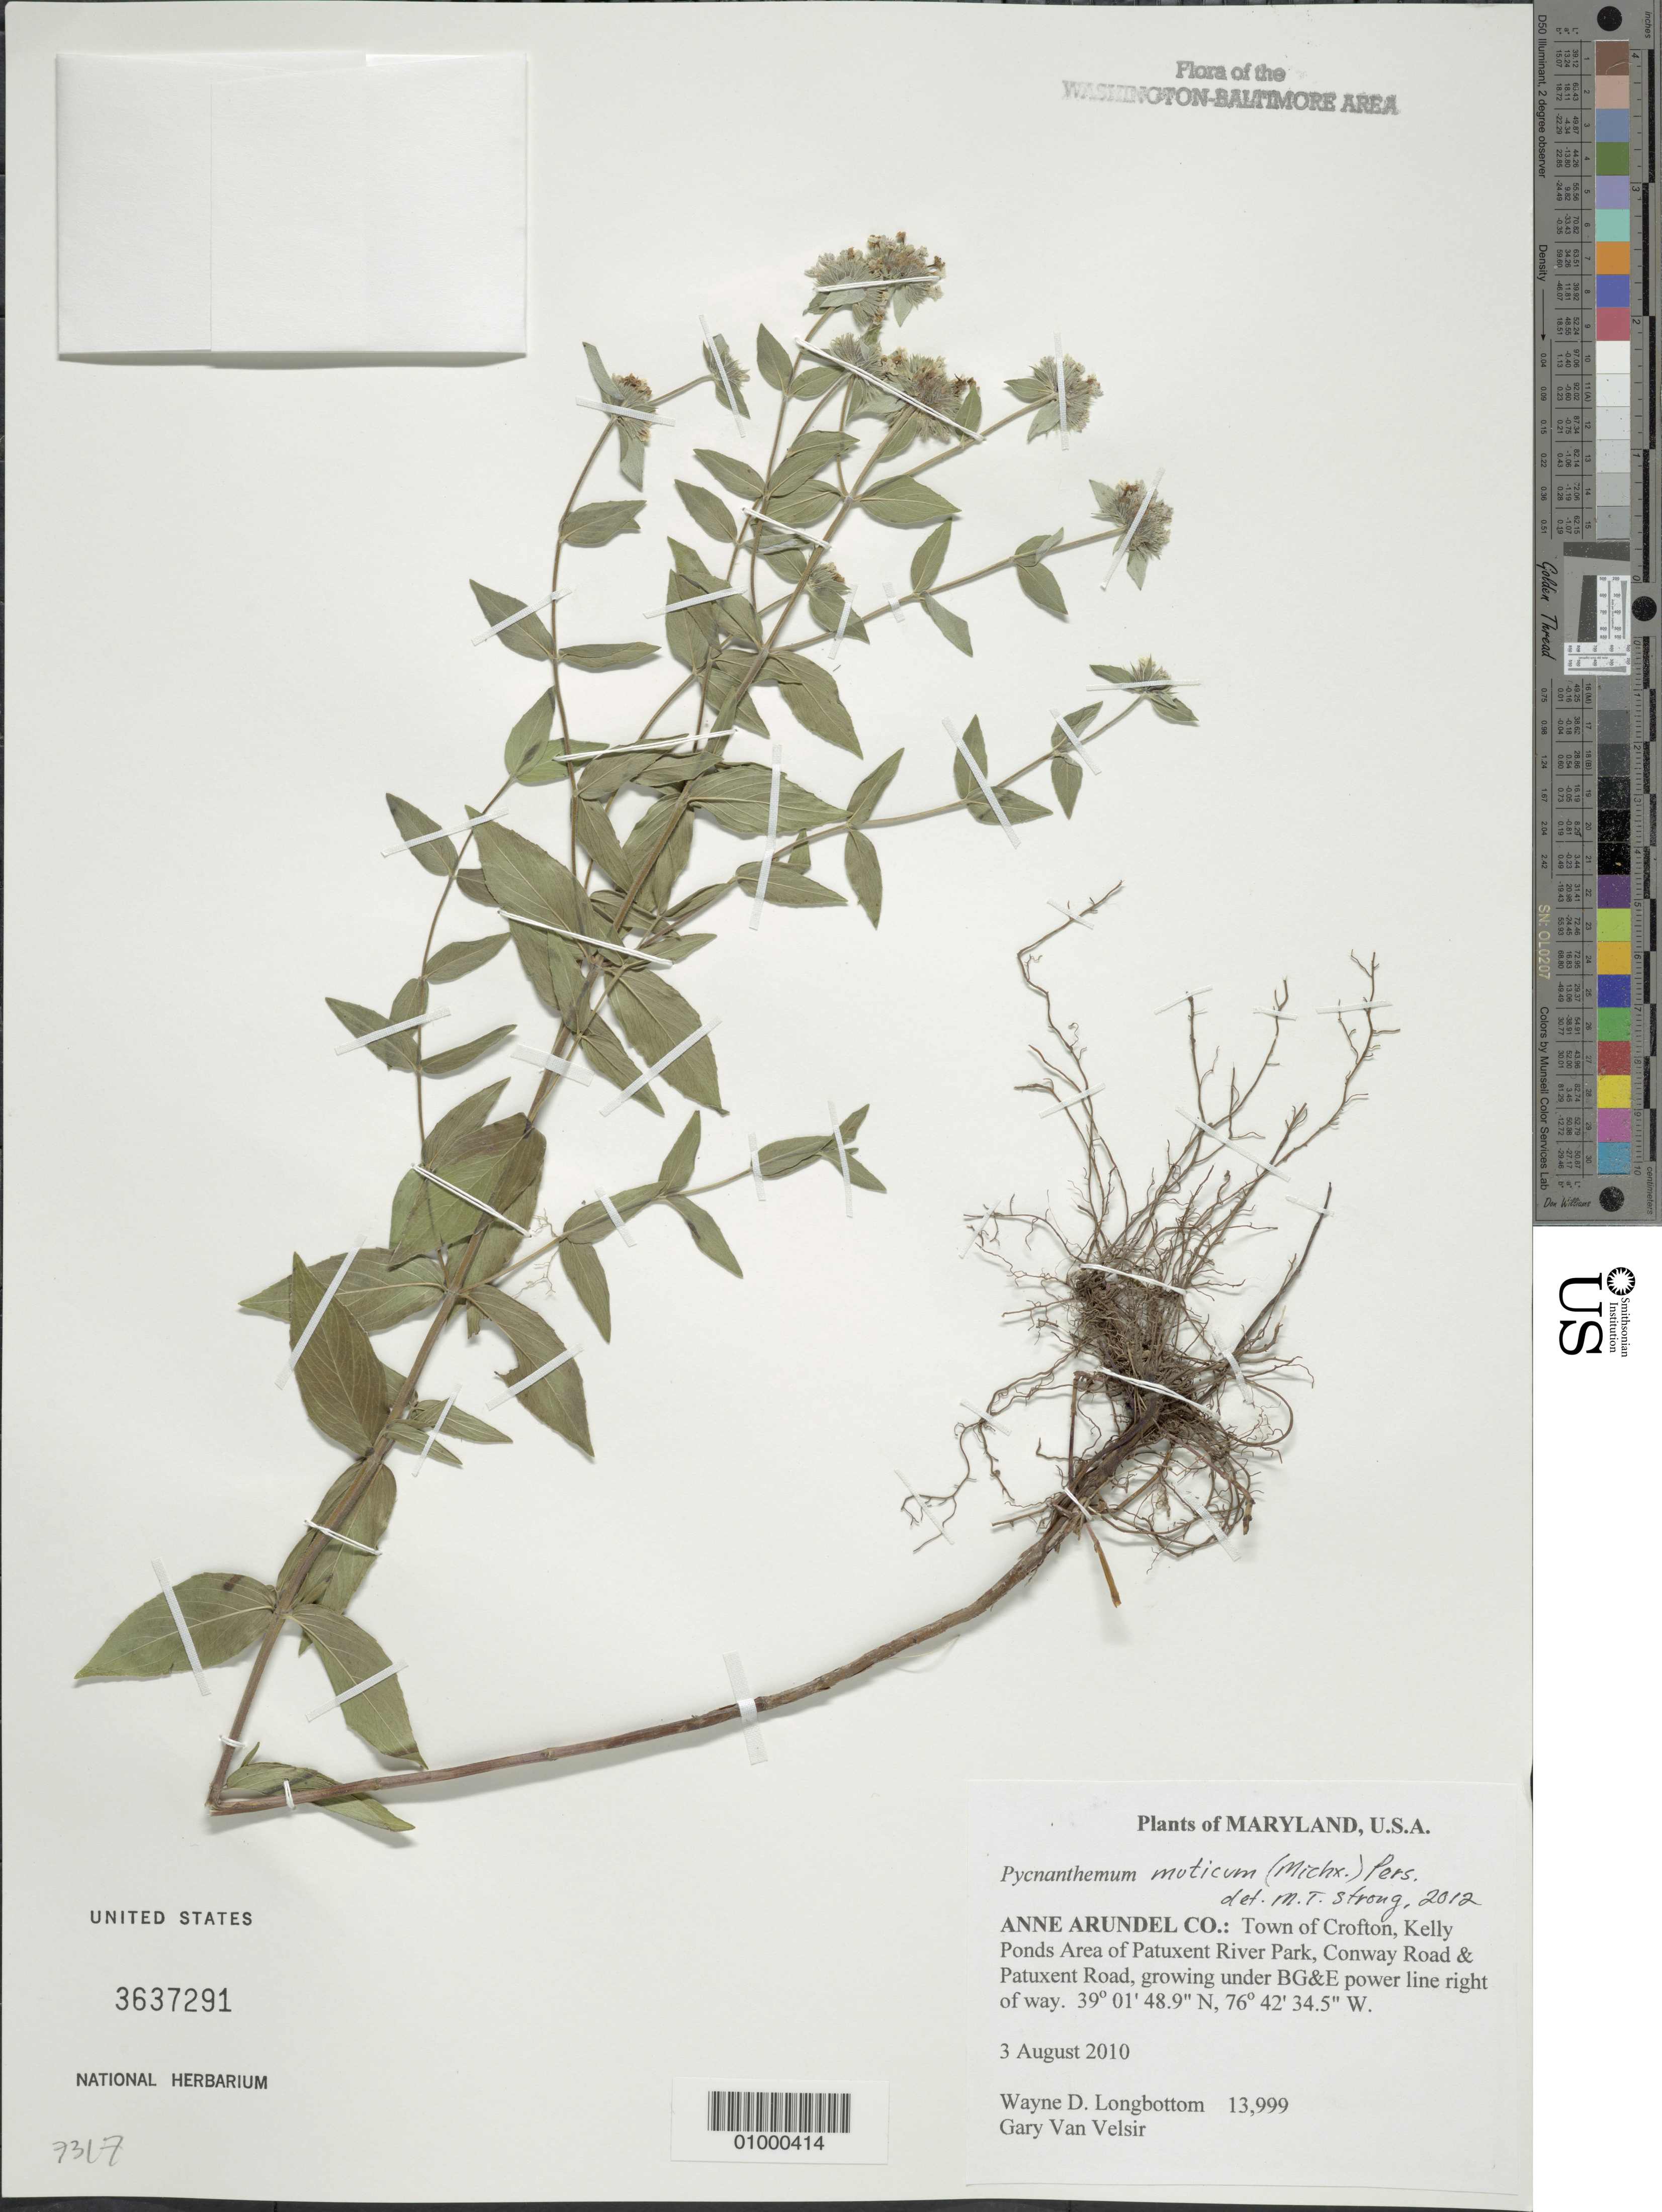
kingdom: Plantae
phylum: Tracheophyta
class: Magnoliopsida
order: Lamiales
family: Lamiaceae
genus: Pycnanthemum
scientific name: Pycnanthemum muticum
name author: (Michx.) Pers.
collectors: W. D. Longbottom & G. Van Velsir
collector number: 13999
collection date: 2010-08-03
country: United States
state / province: Maryland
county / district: Anne Arundel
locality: Town of Crofton, Kelly Ponds Area of Patuxent River Park, Conway Road & Patuxent Road, growing under BG&E power line right of way.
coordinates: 39 01 48.9 N, 76 42 34.5 W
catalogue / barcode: US 3637291